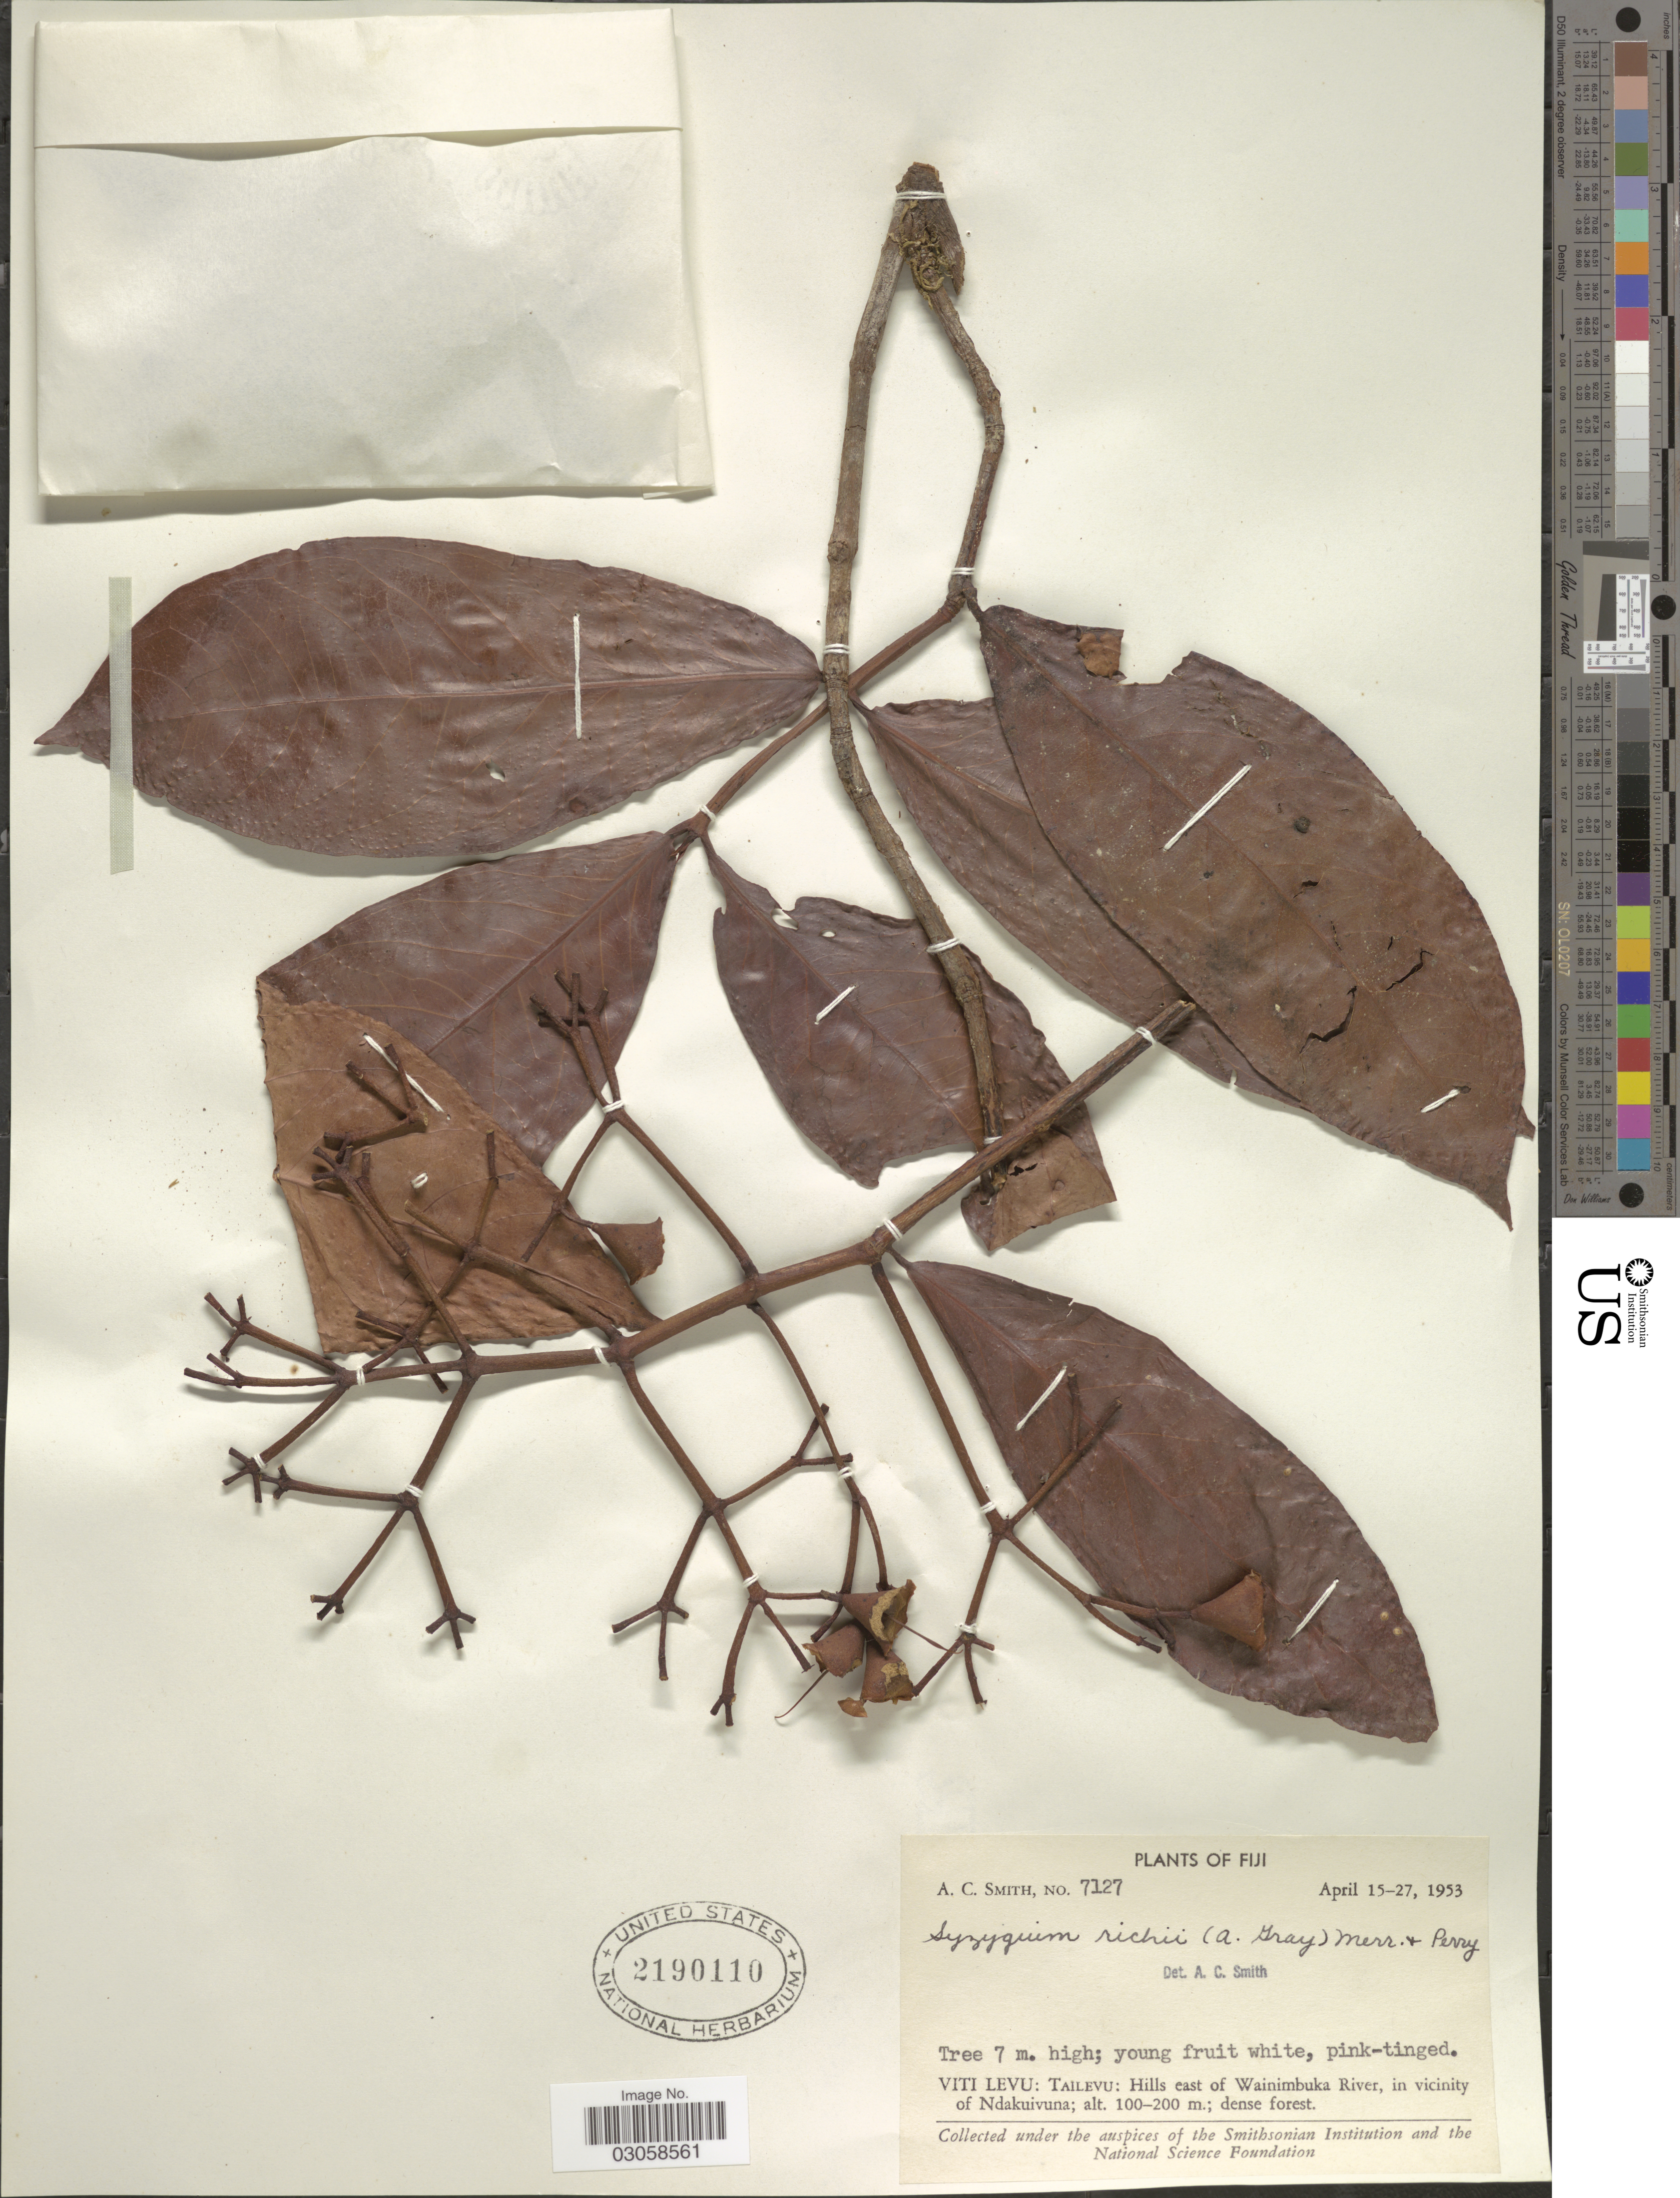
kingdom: Plantae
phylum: Tracheophyta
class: Magnoliopsida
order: Myrtales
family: Myrtaceae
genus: Syzygium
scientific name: Syzygium richii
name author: (A. Gray) Merr. & L.M. Perry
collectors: A. C. Smith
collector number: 7127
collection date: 1953-04-15/1953-04-27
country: Fiji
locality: Viti Levu: Tailevu: Hills east of Wainimbuka River, in vicinity of Ndakuivuna.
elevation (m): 100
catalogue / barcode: US 2190110